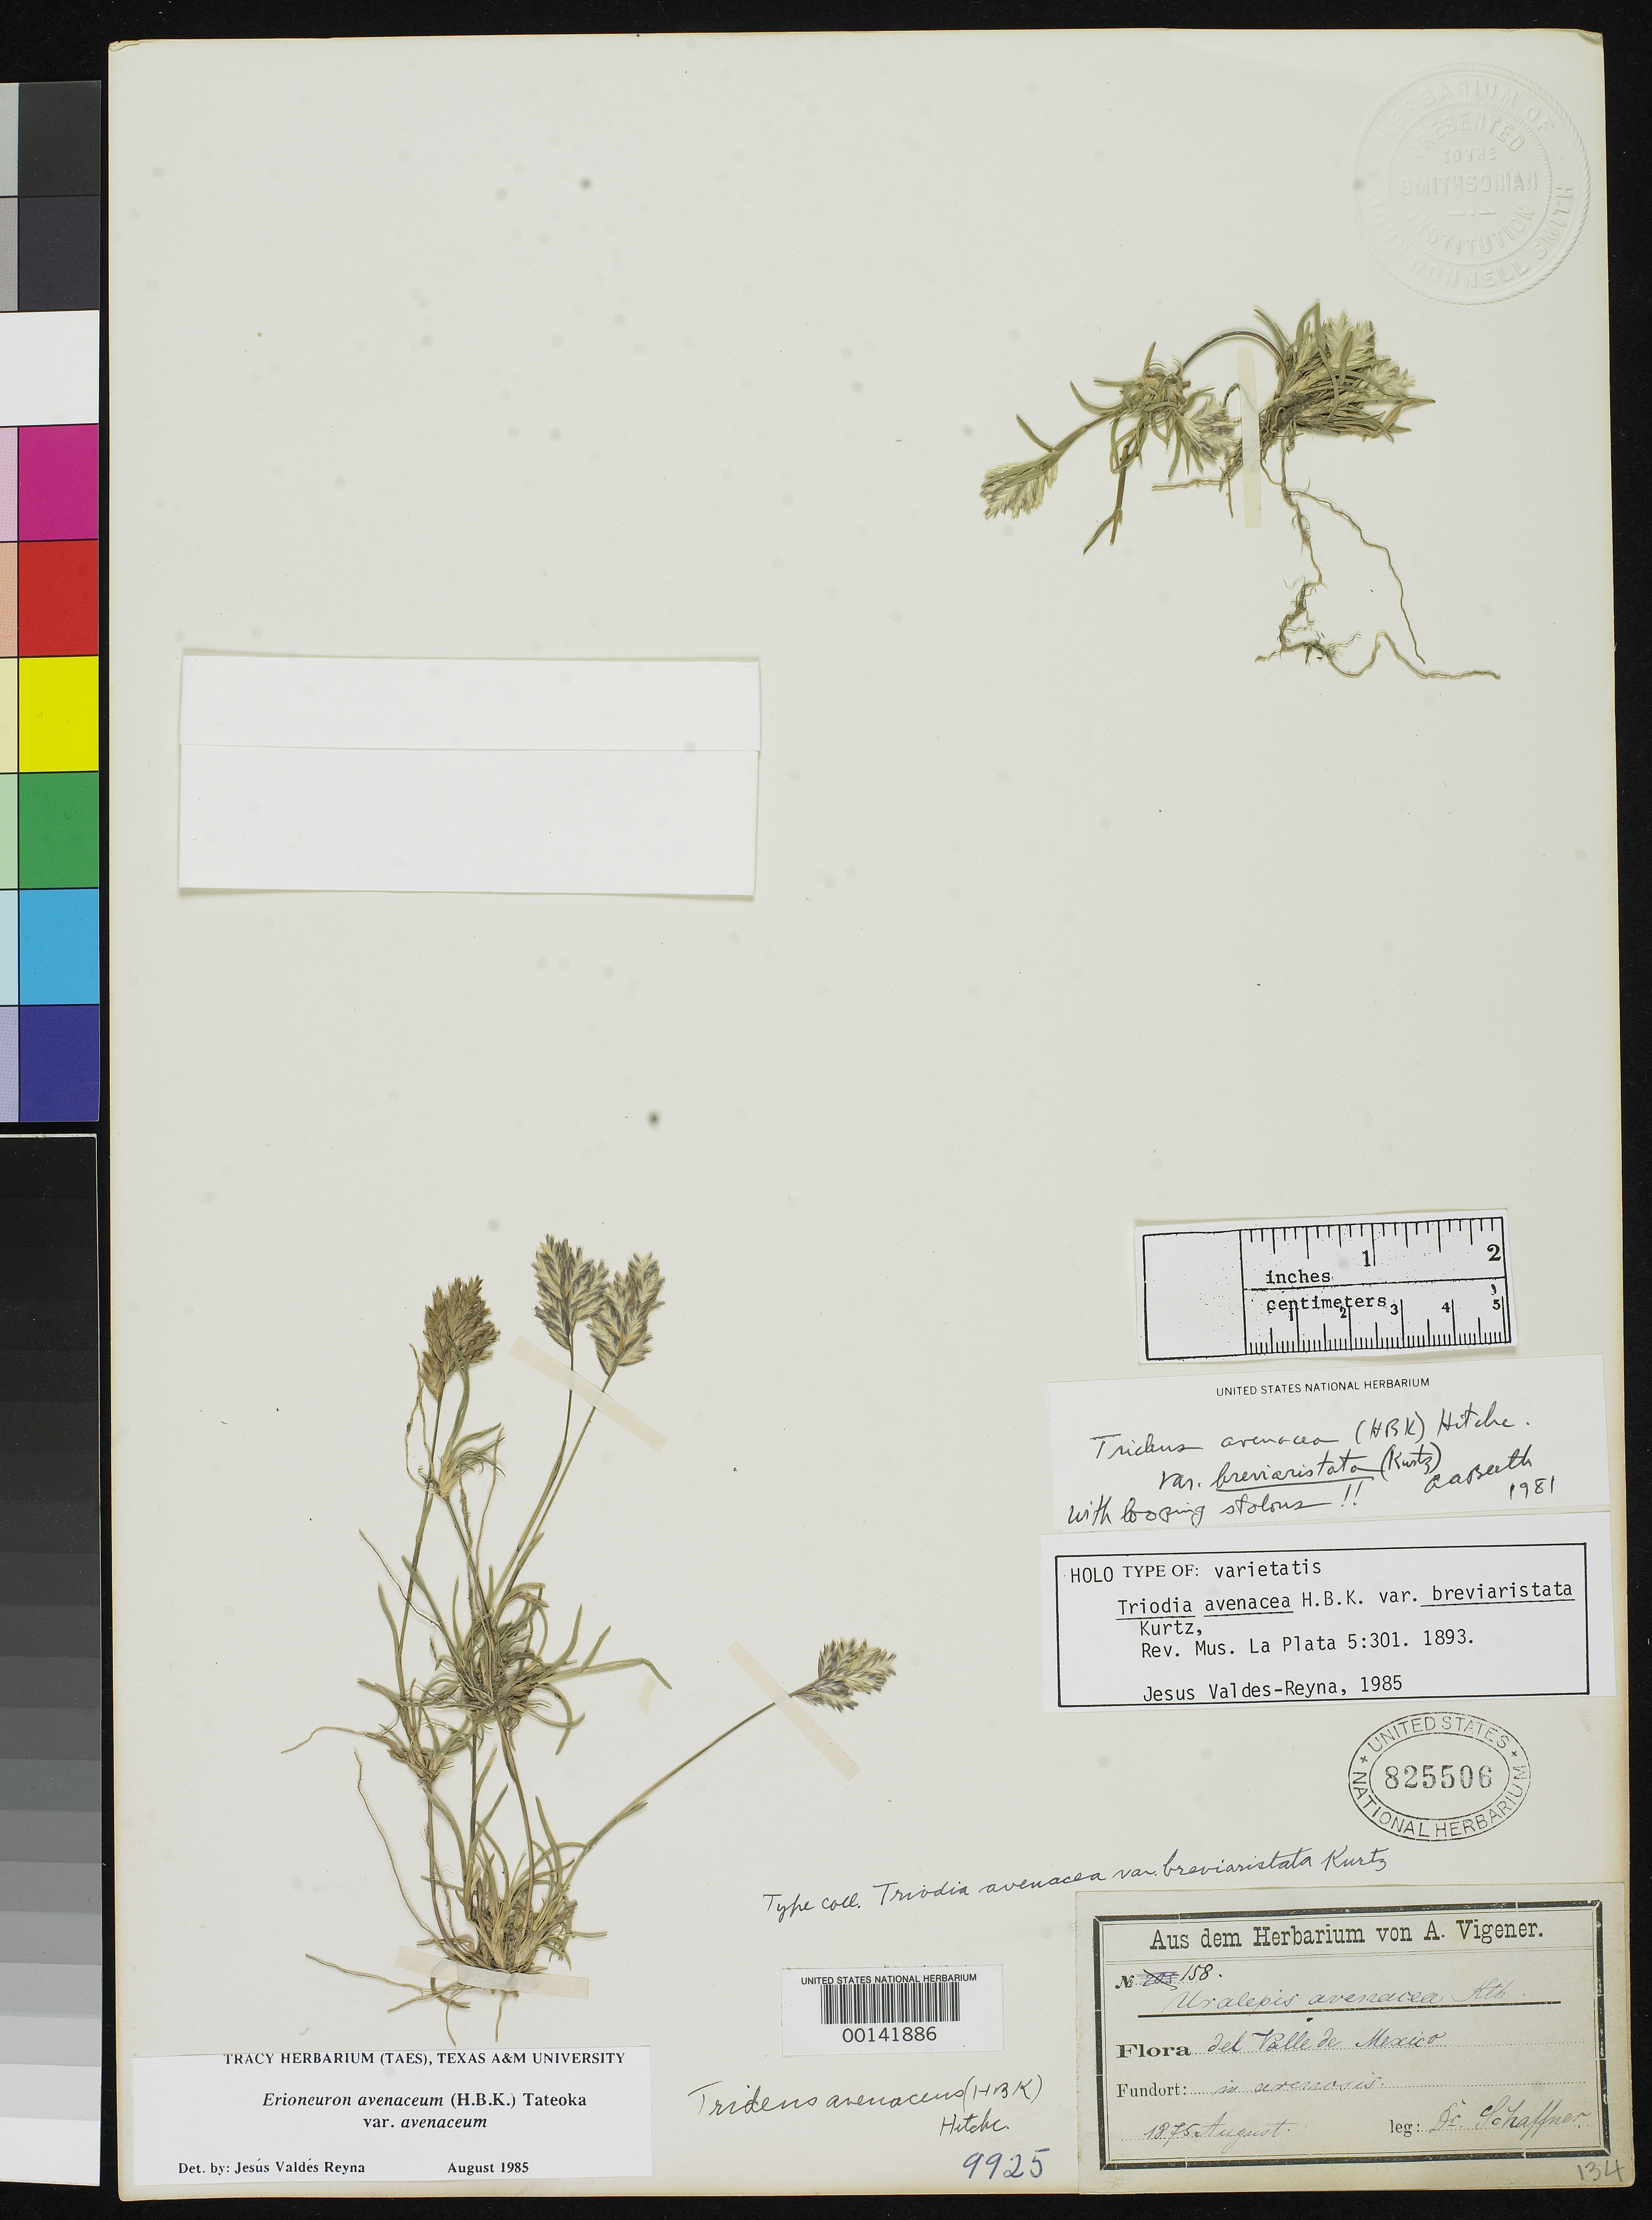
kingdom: Plantae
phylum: Tracheophyta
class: Liliopsida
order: Poales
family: Poaceae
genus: Triodia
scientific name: Triodia avenacea var. breviaristata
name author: Kurtz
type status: Holotype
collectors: J. G. Schaffner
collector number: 158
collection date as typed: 1875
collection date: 1875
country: Mexico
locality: Valle del Mexico.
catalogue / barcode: US 825506